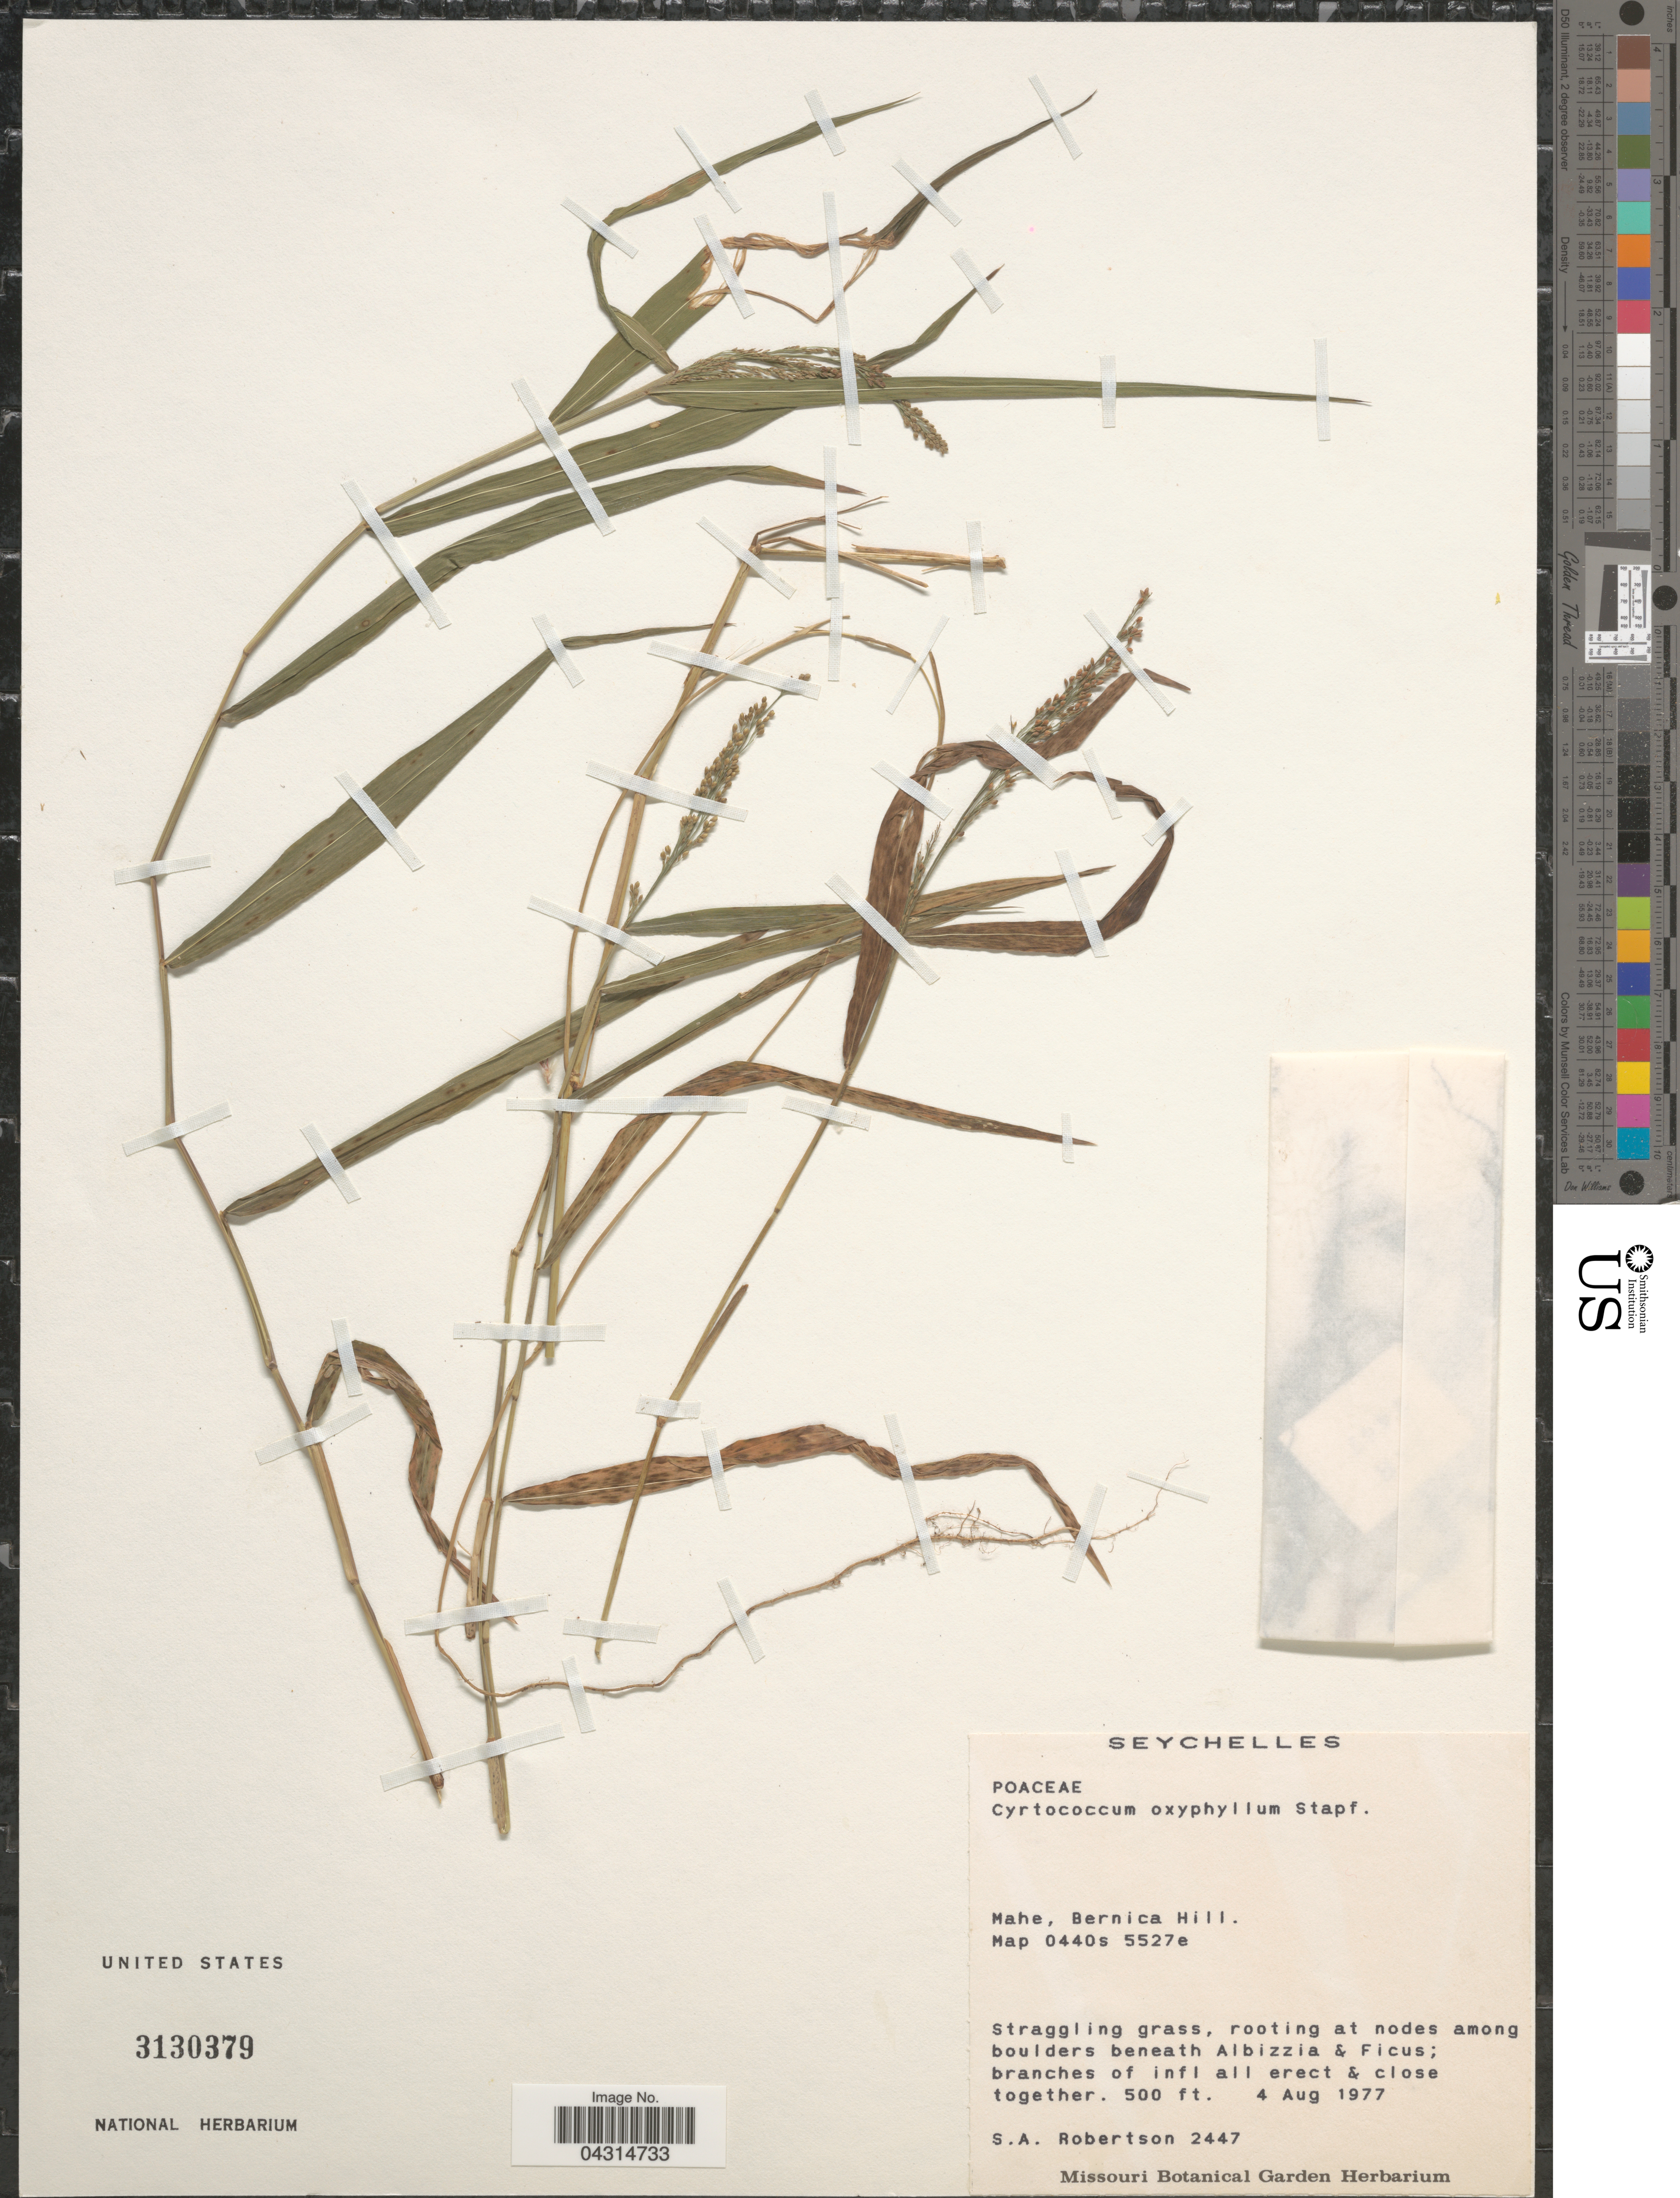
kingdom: Plantae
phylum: Tracheophyta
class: Liliopsida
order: Poales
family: Poaceae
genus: Cyrtococcum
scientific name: Cyrtococcum oxyphyllum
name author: (Steud.) Stapf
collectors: S. A. Robertson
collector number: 2447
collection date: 1977-08-04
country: Seychelles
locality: Mahe, Bernica Hill.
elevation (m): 152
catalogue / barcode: US 3130379